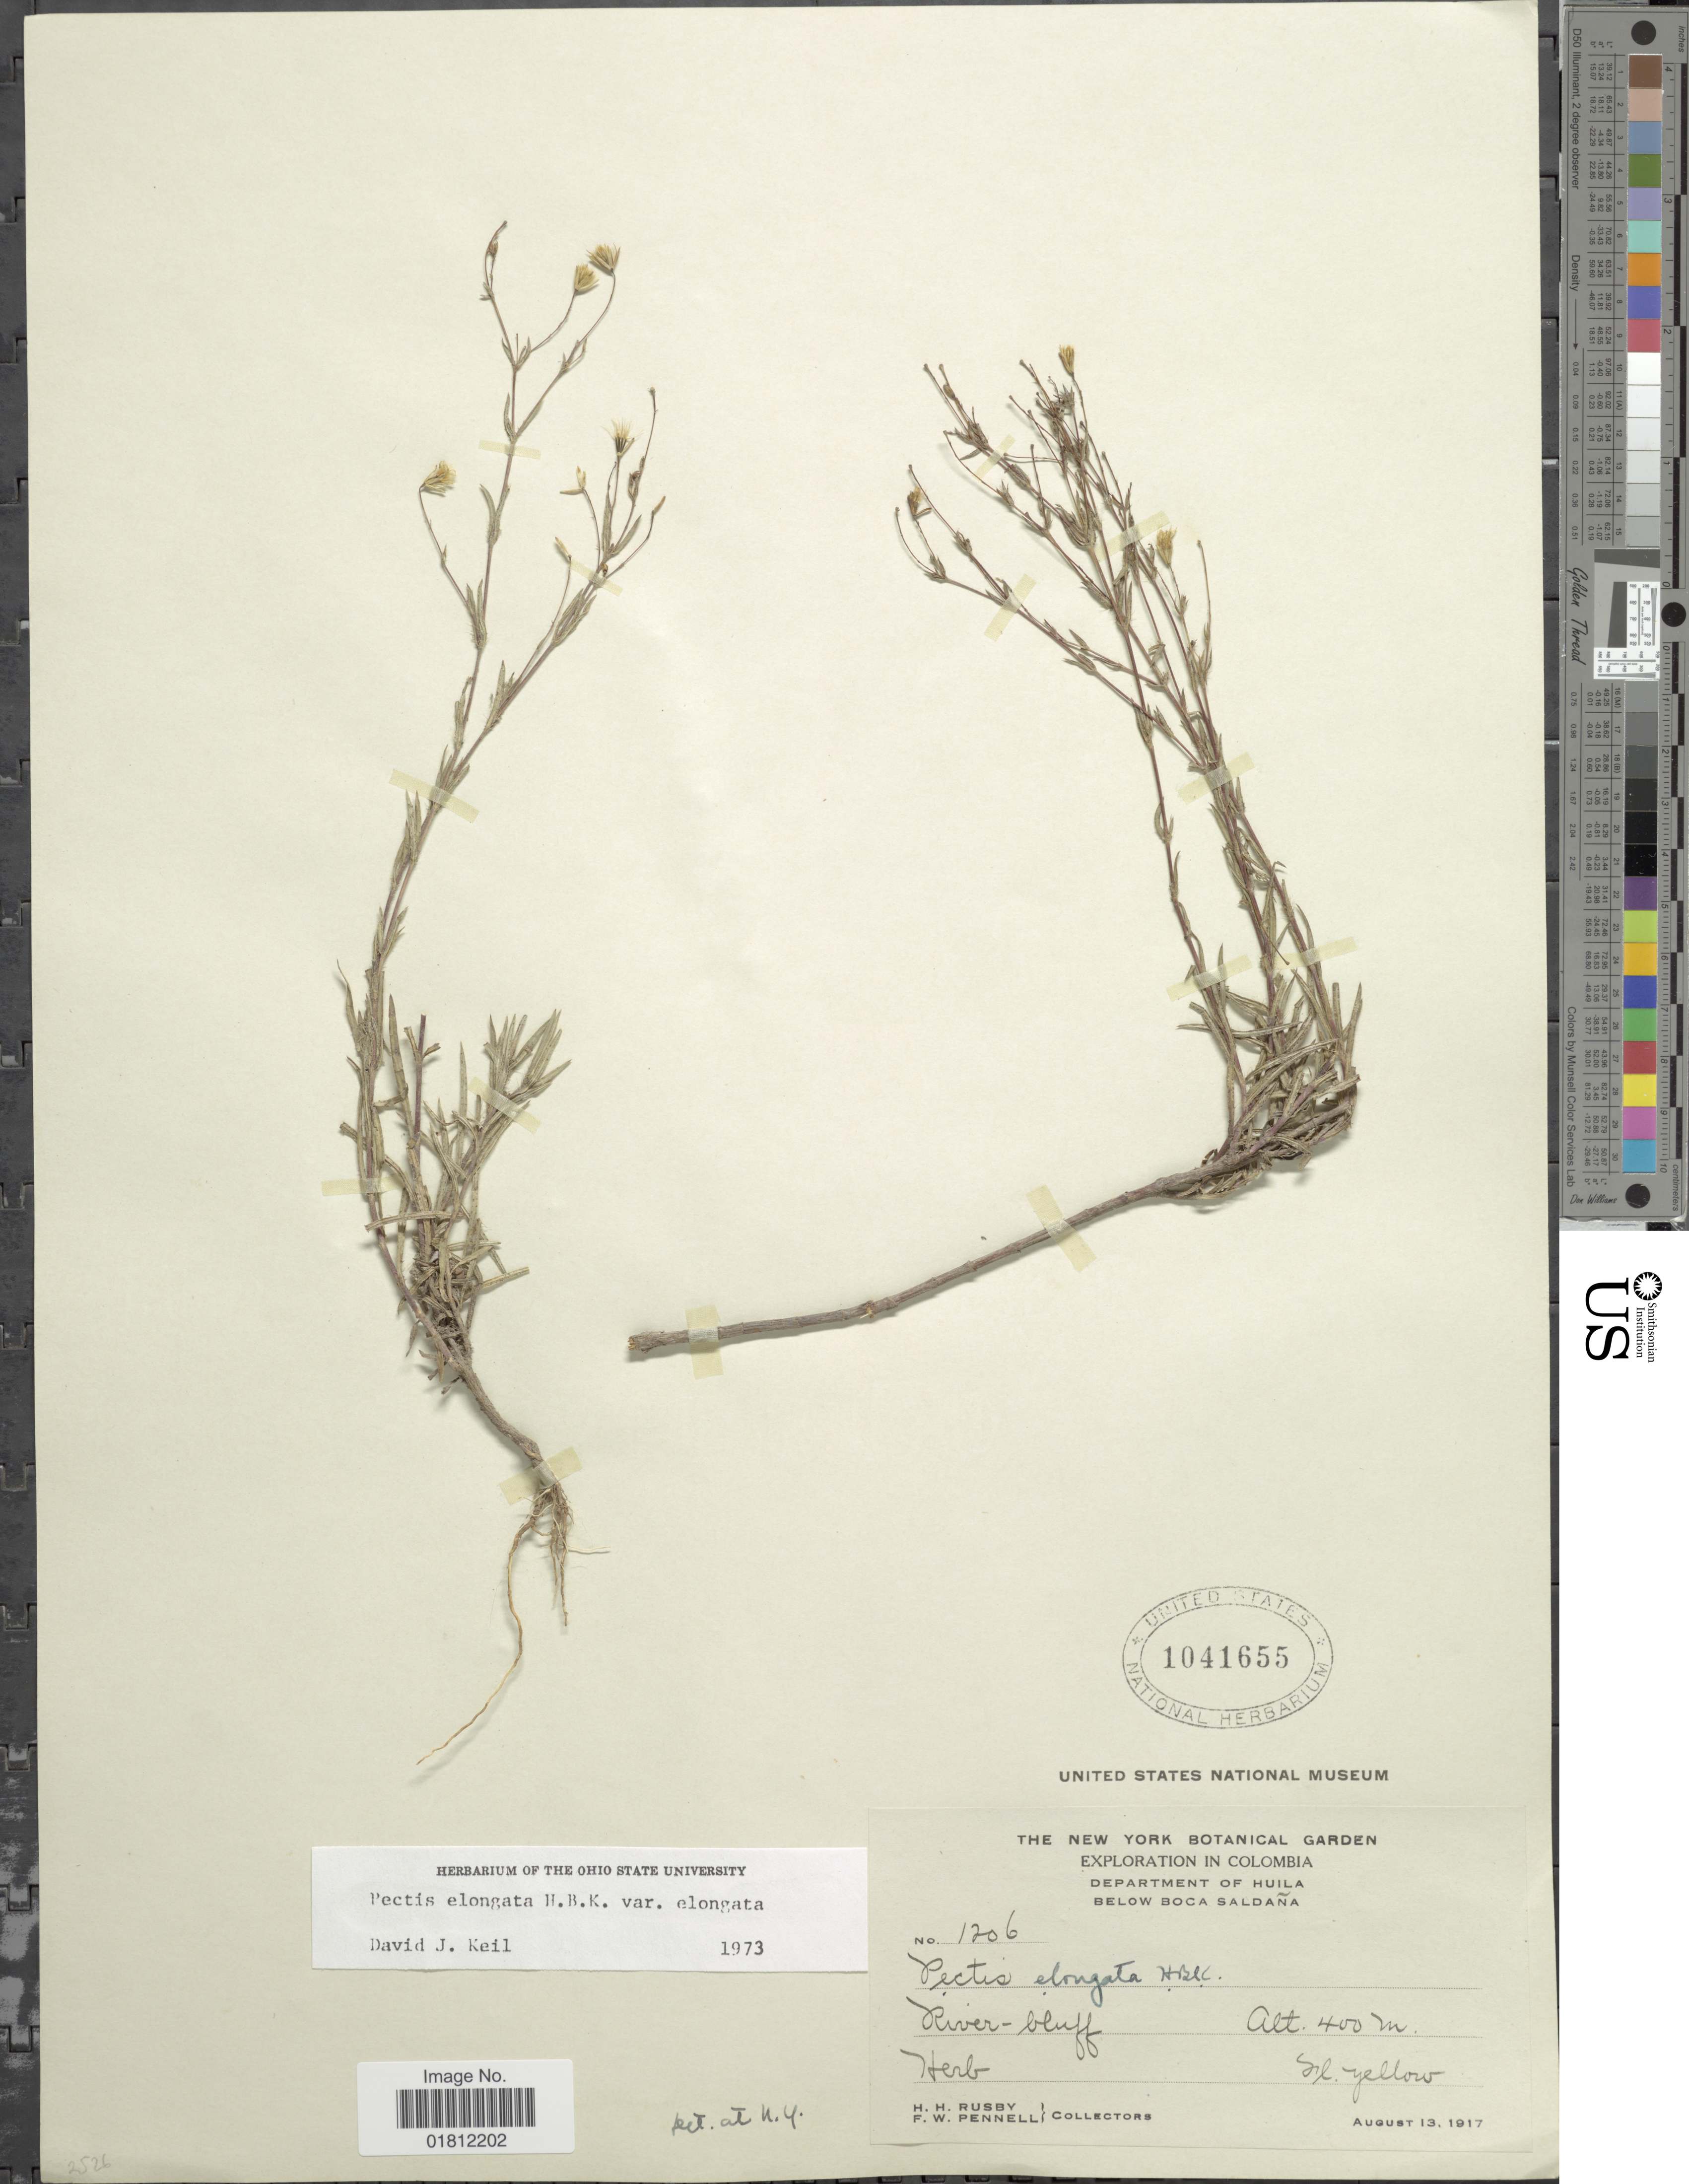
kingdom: Plantae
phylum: Tracheophyta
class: Magnoliopsida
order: Asterales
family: Asteraceae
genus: Pectis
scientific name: Pectis elongata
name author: Kunth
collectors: H. H. Rusby & F. W. Pennell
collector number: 1206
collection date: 1917-08-13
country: Colombia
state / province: Huila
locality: Department of Huila. below Boca Saldana. River-bluff.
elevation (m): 400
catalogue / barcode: US 1041655